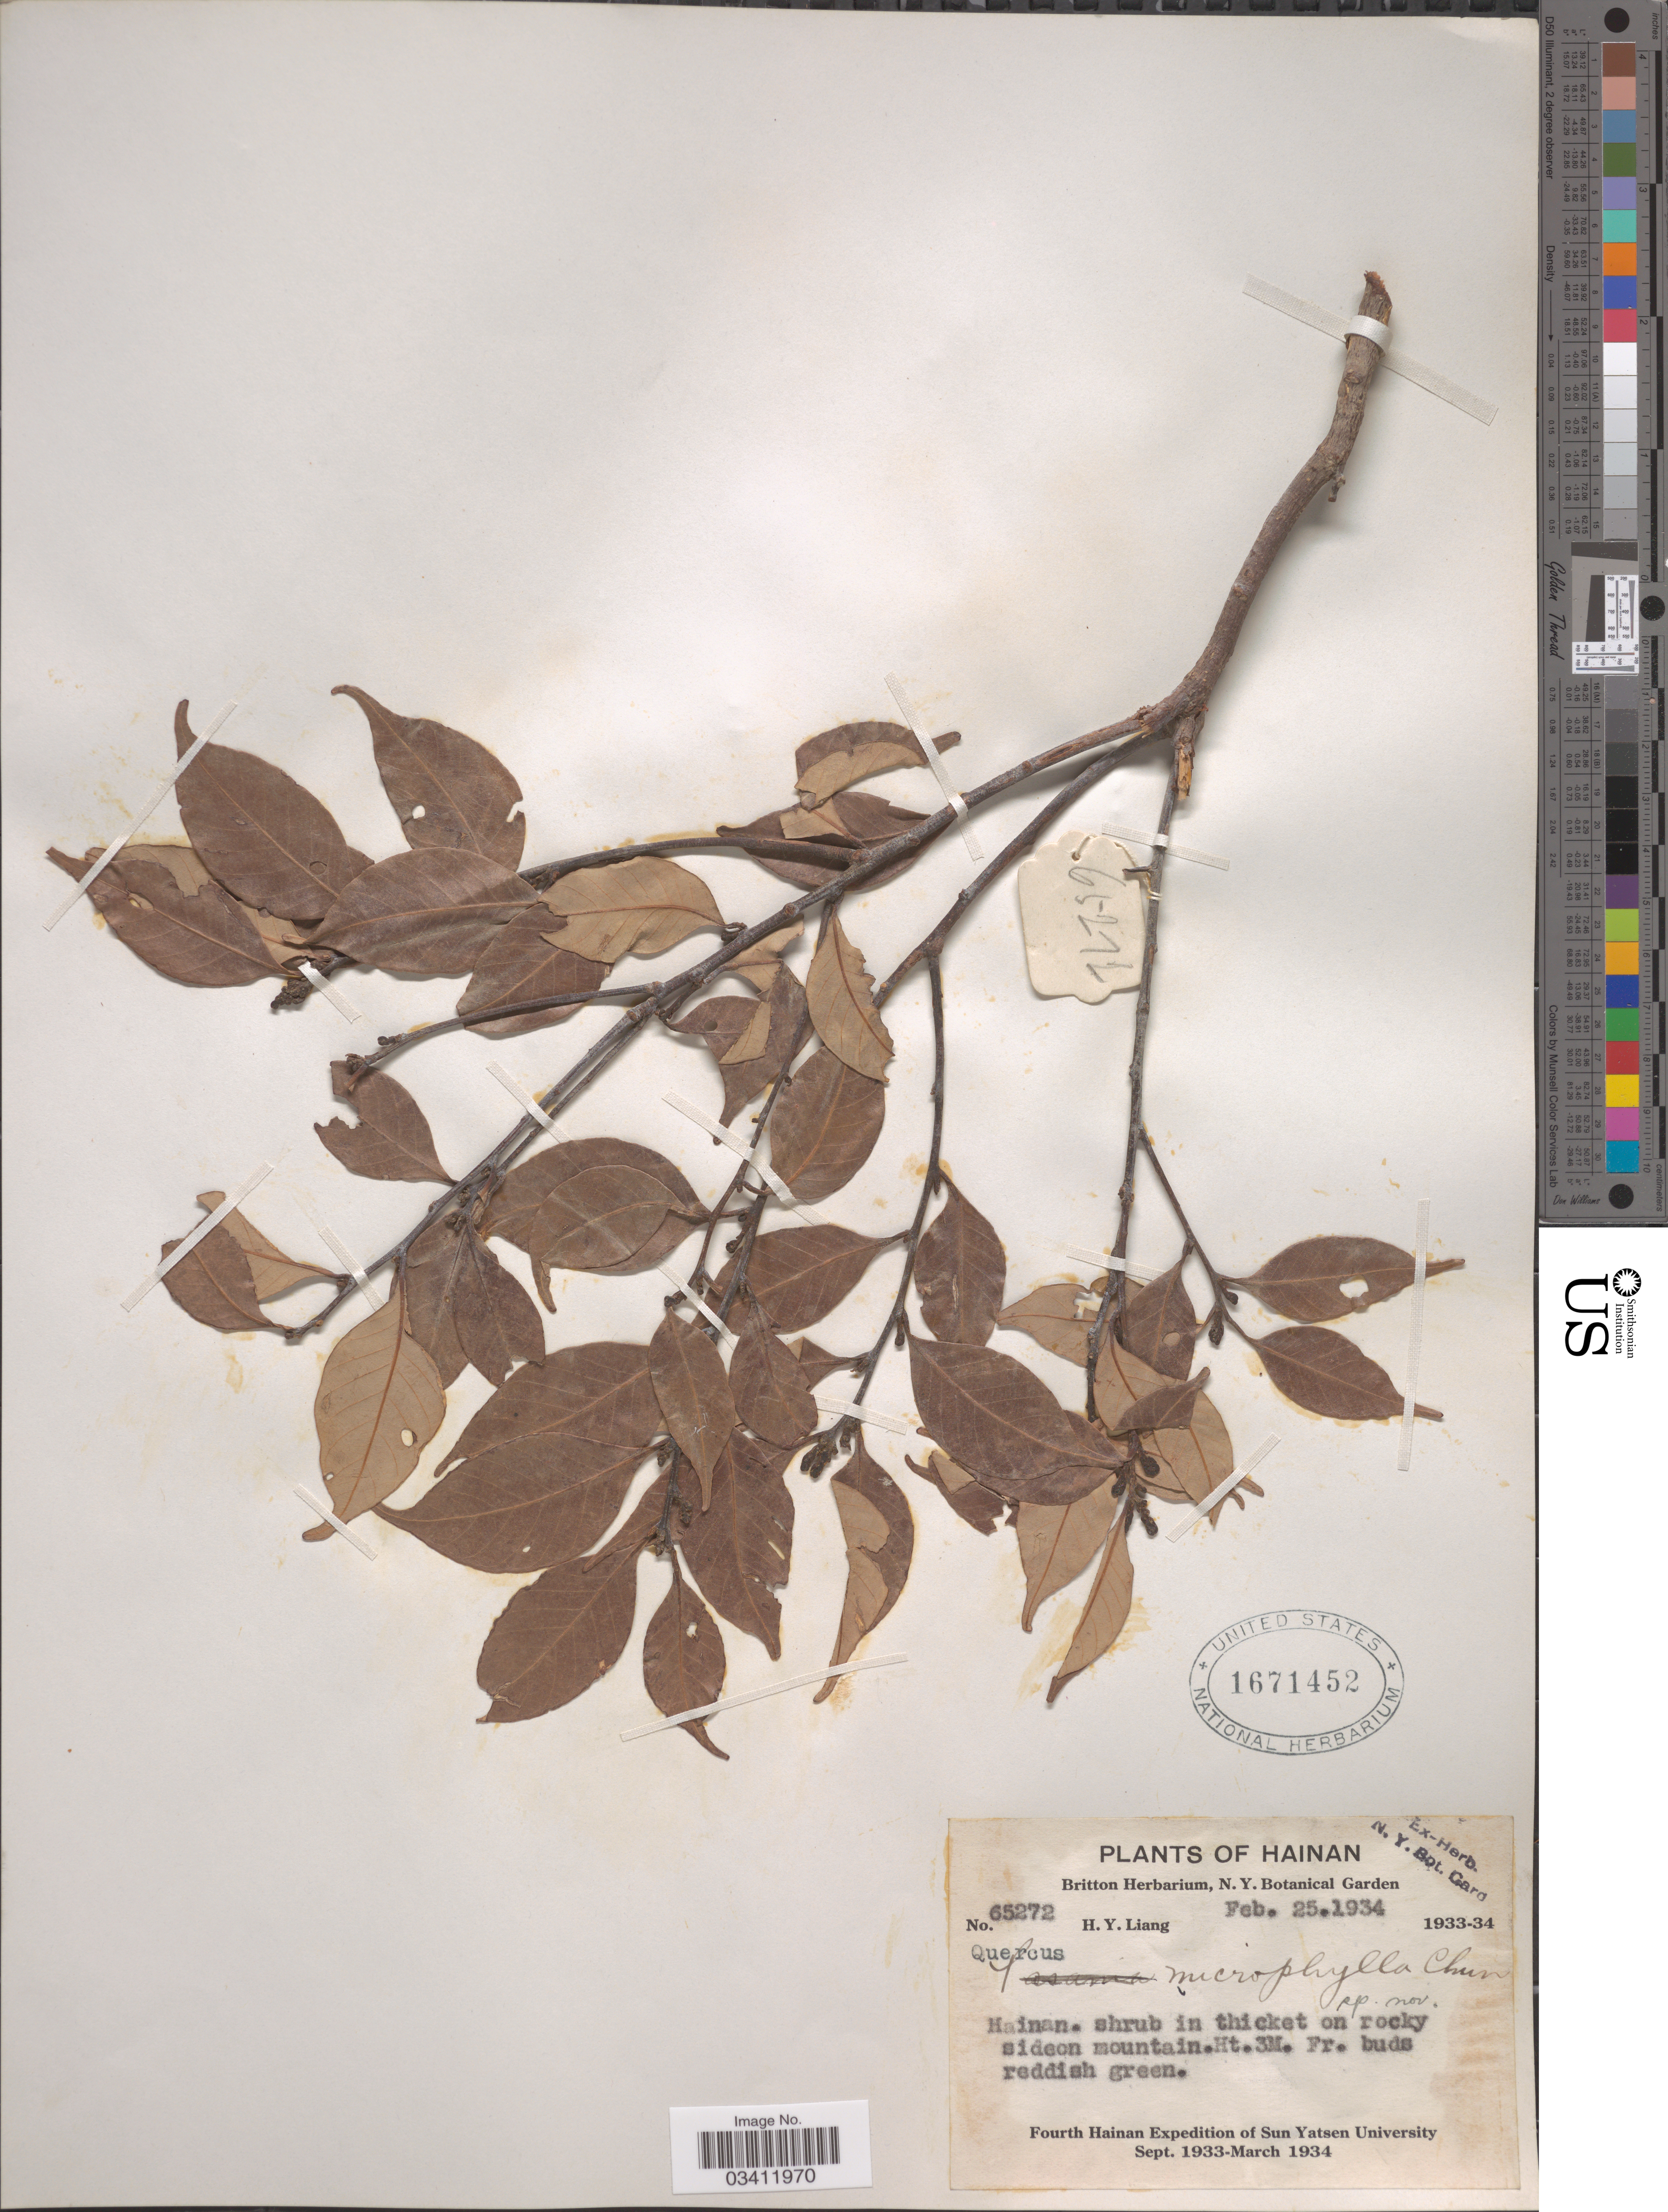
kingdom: Plantae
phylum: Tracheophyta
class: Magnoliopsida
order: Fagales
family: Fagaceae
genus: Quercus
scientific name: Quercus microphylla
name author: Née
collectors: H. Y. Liang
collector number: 65272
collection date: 1934-02-25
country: China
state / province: Hainan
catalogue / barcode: US 1671452